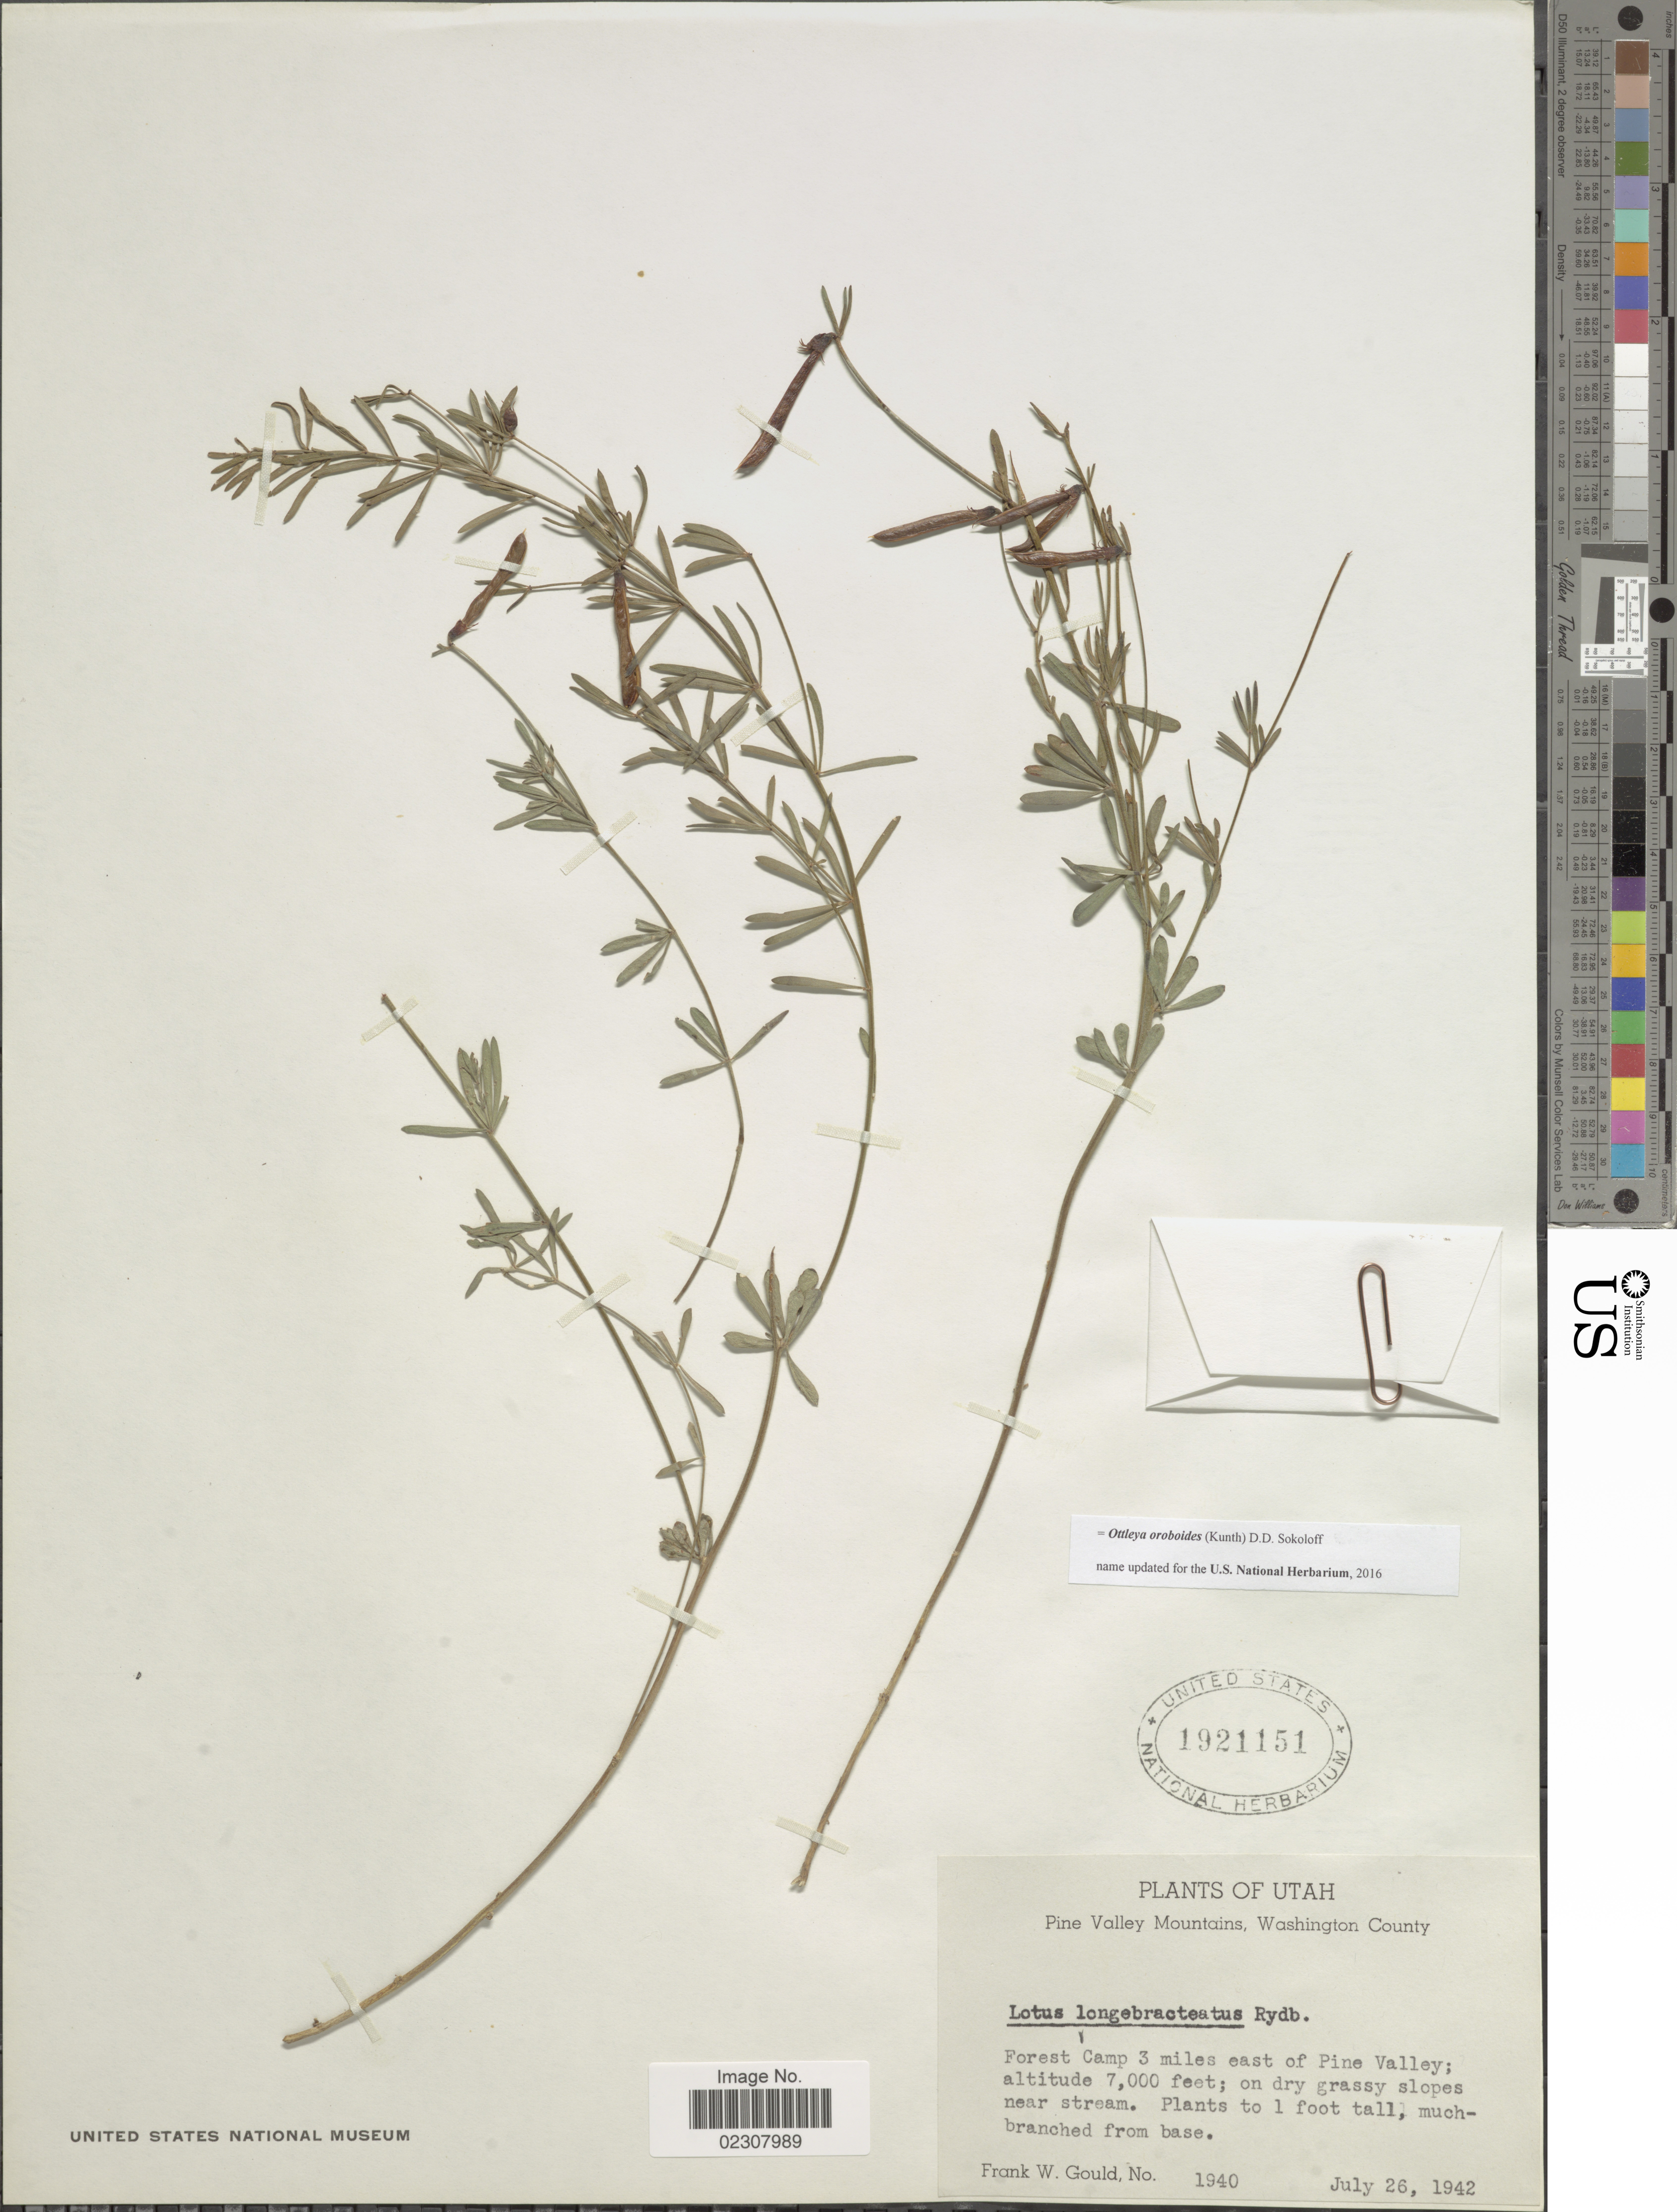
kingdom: Plantae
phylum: Tracheophyta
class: Magnoliopsida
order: Fabales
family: Fabaceae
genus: Ottleya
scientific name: Ottleya oroboides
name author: (Kunth) D.D. Sokoloff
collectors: F. W. Gould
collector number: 1940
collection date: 1942-07-26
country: United States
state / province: Utah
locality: Forest Camp 3 miles east of Pine Valley; on dry grassy slopes near stream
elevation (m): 2134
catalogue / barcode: US 1921151